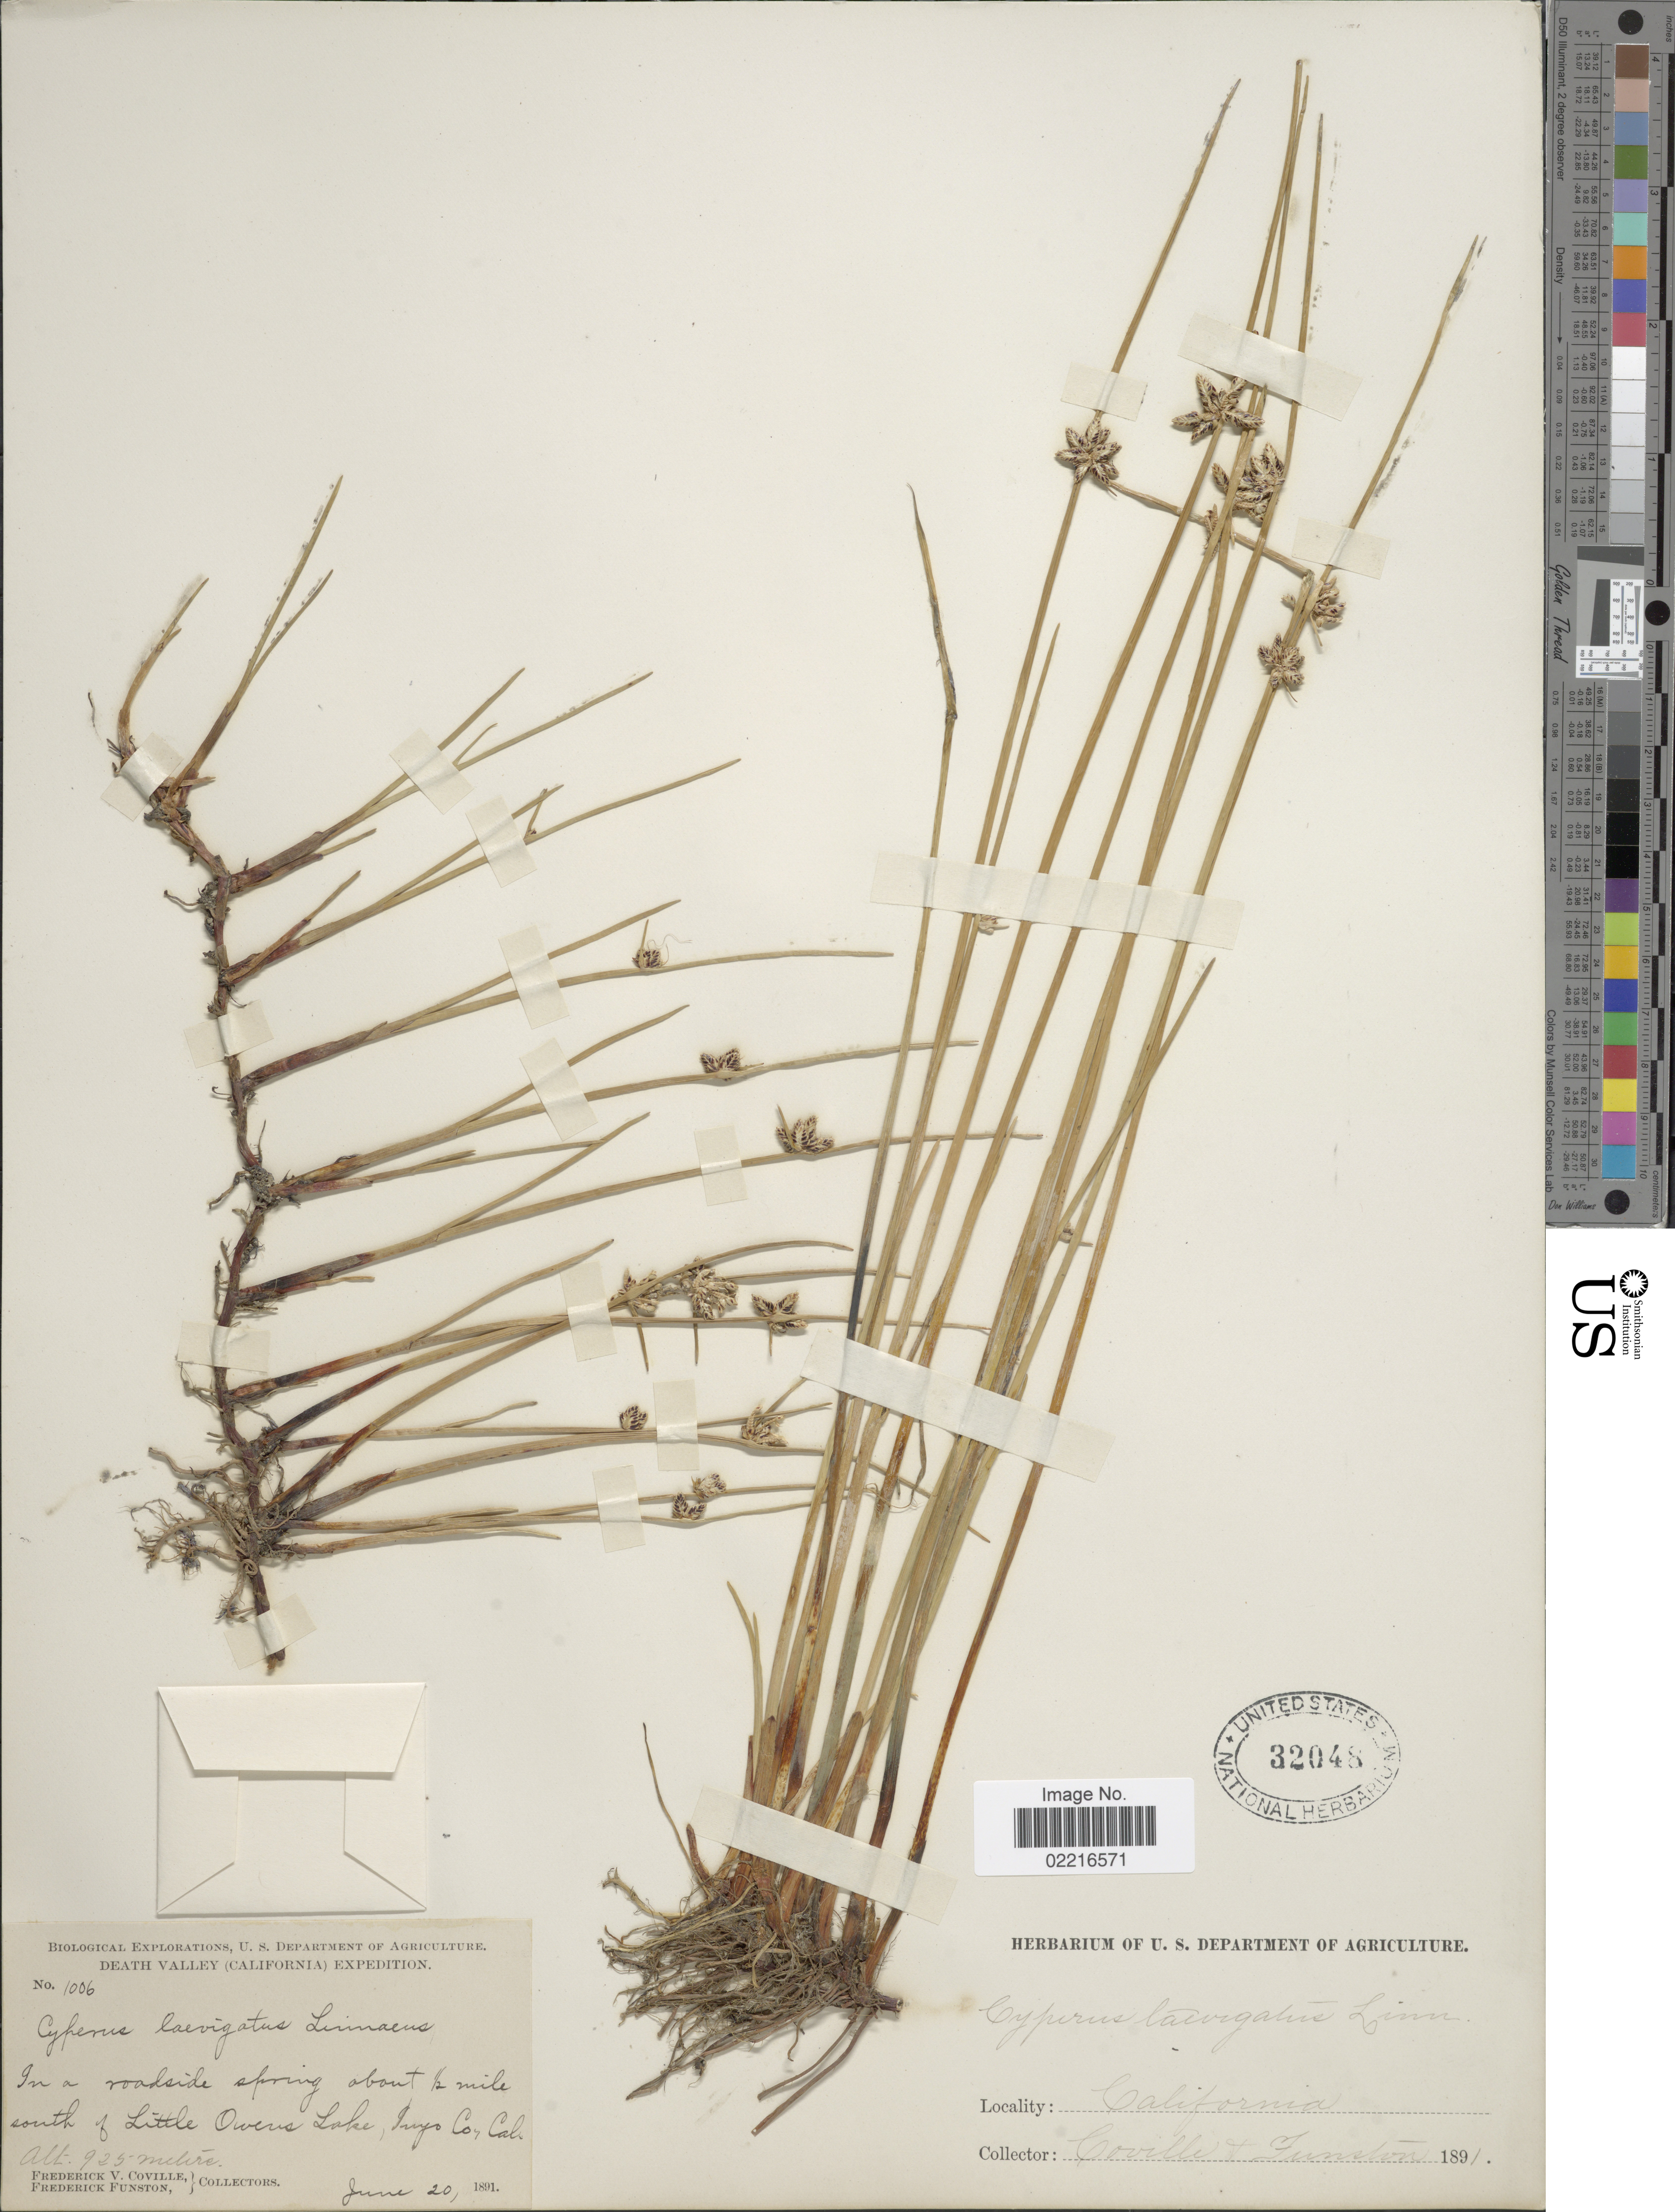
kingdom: Plantae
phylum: Tracheophyta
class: Liliopsida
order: Poales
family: Cyperaceae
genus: Cyperus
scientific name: Cyperus laevigatus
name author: L.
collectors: F. V. Coville & F. Funston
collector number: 1006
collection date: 1891-06-20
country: United States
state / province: California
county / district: Inyo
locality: Death Valley, about ½ mile south of Little Owens Lake, Inyo Co, Cal.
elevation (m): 925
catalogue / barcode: US 32048